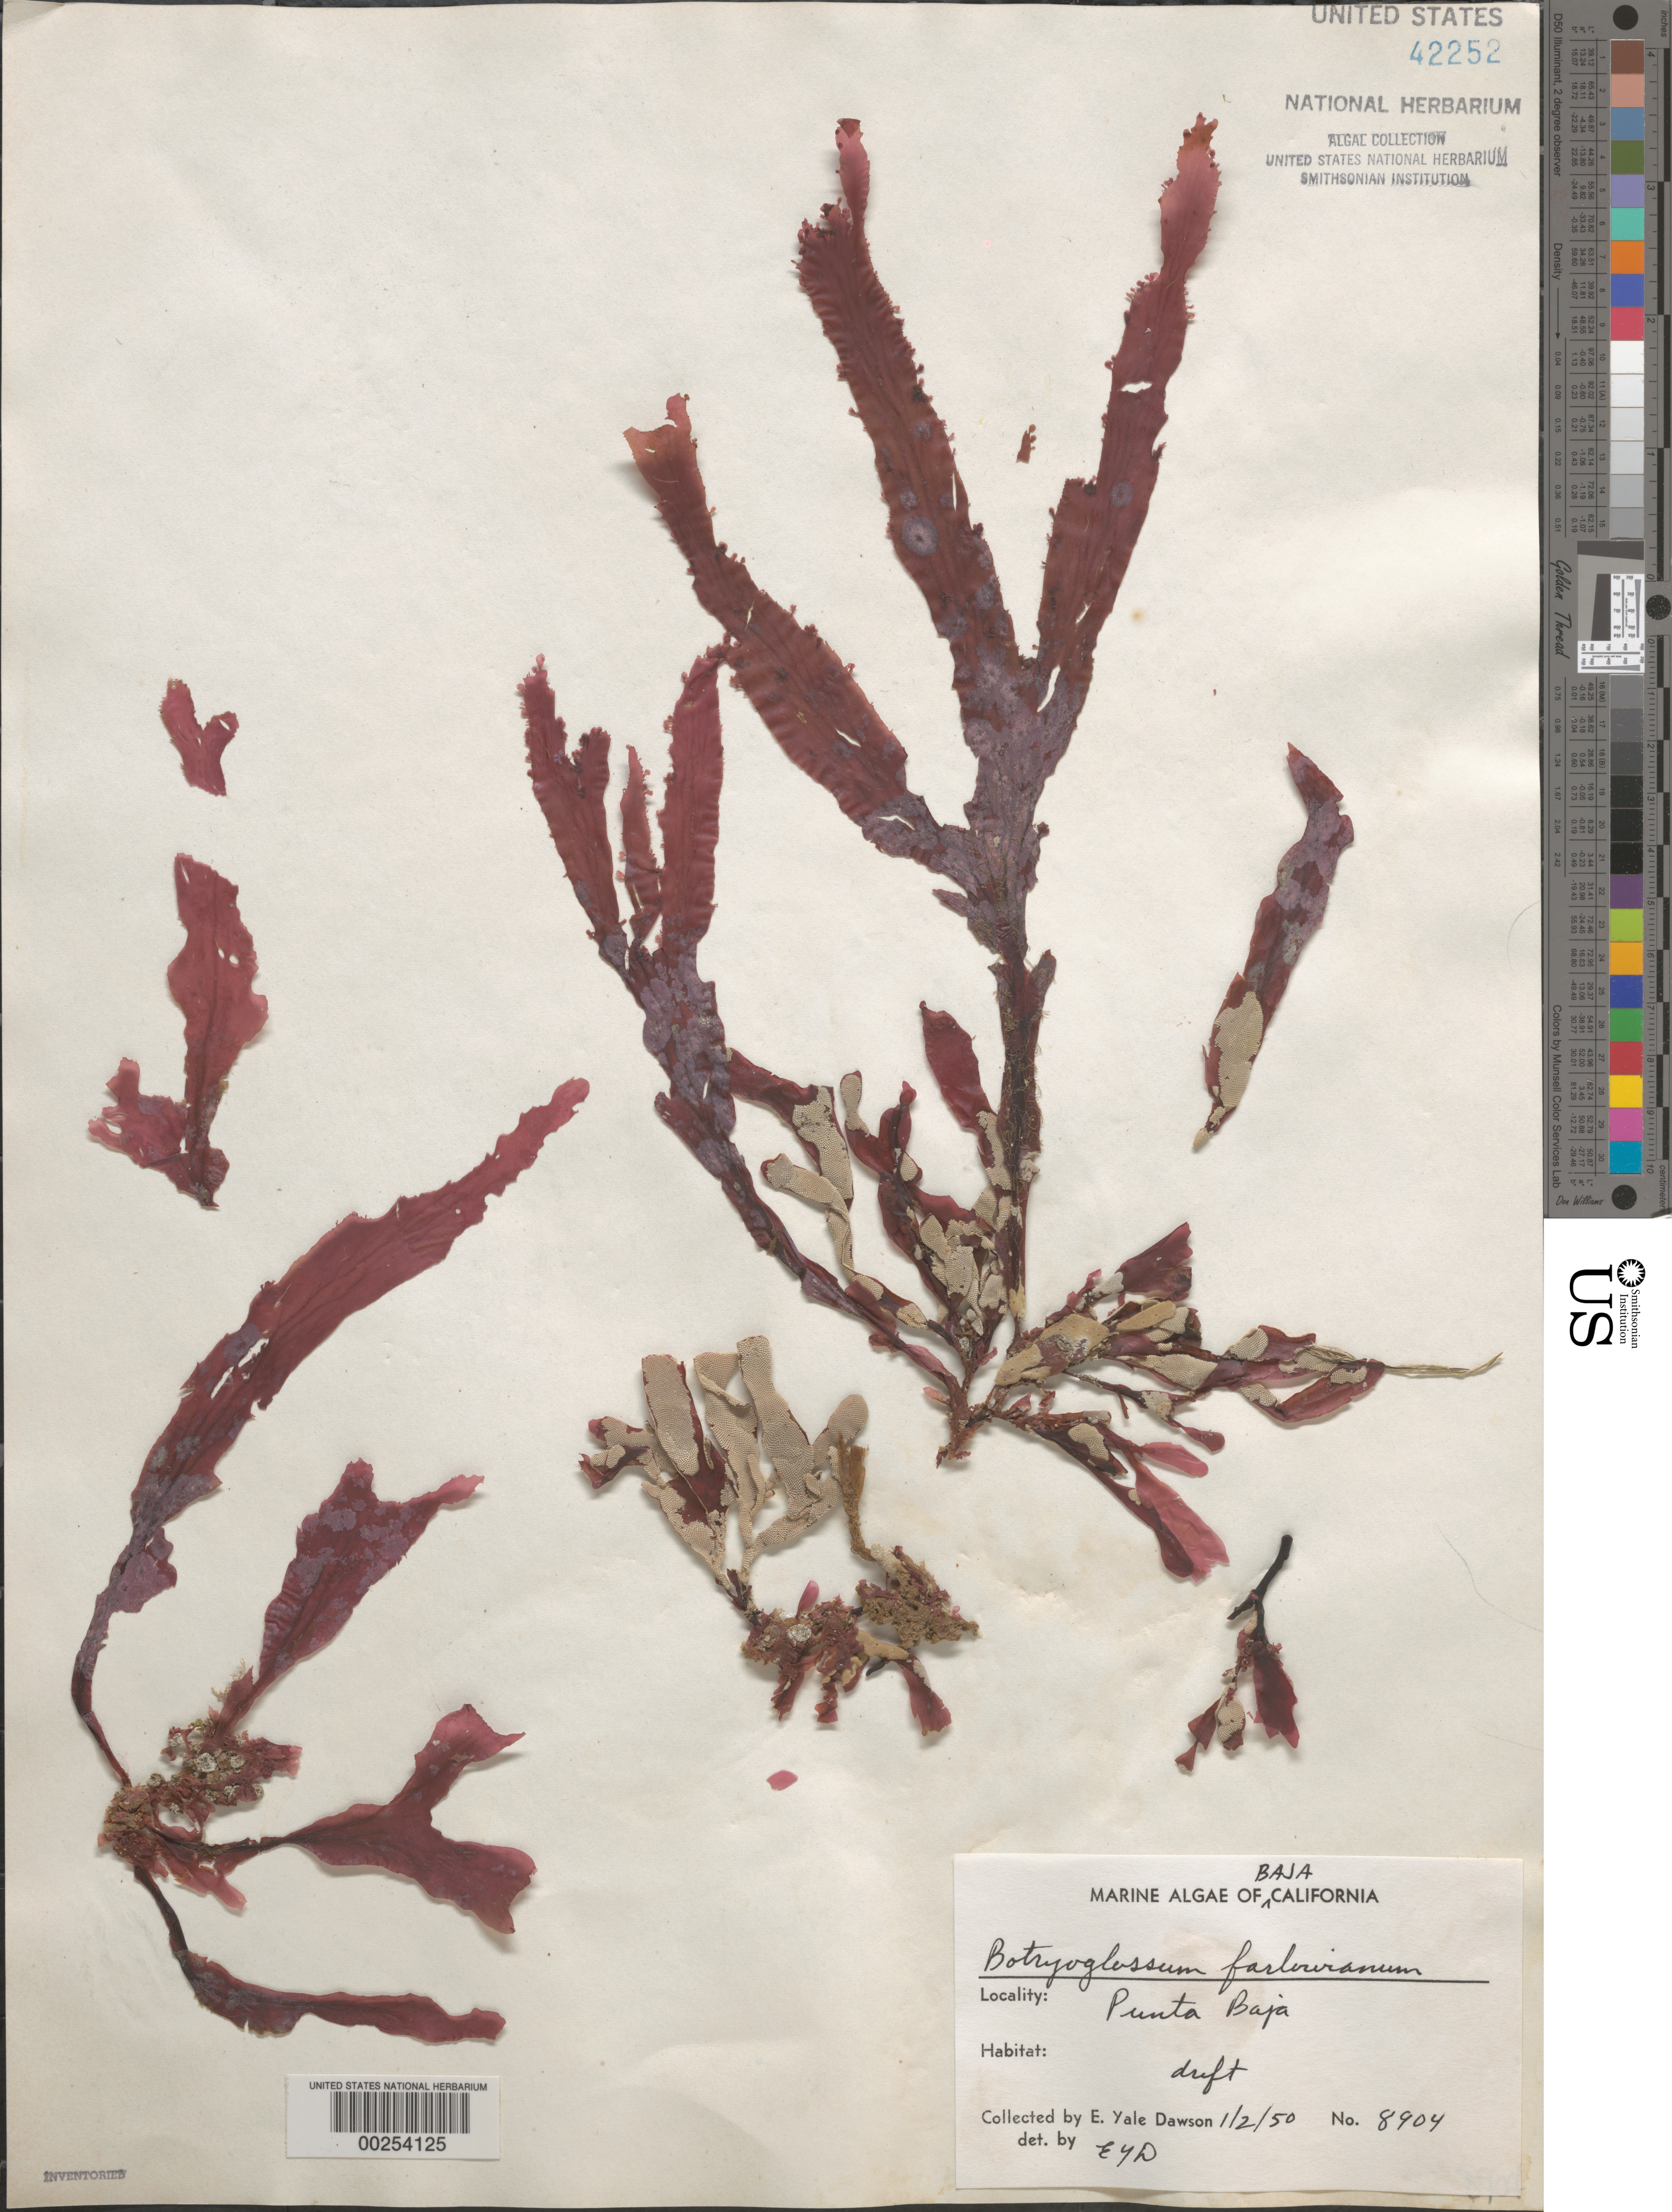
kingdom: Plantae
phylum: Rhodophyta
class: Florideophyceae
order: Ceramiales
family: Delesseriaceae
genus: Botryoglossum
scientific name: Botryoglossum farlowianum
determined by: Dawson, E. Y.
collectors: E. Y. Dawson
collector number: EYD 8904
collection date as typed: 02 Jan 1950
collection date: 1950-01-02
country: Mexico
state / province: Baja California Norte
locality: Punta Baja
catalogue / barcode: US 42252